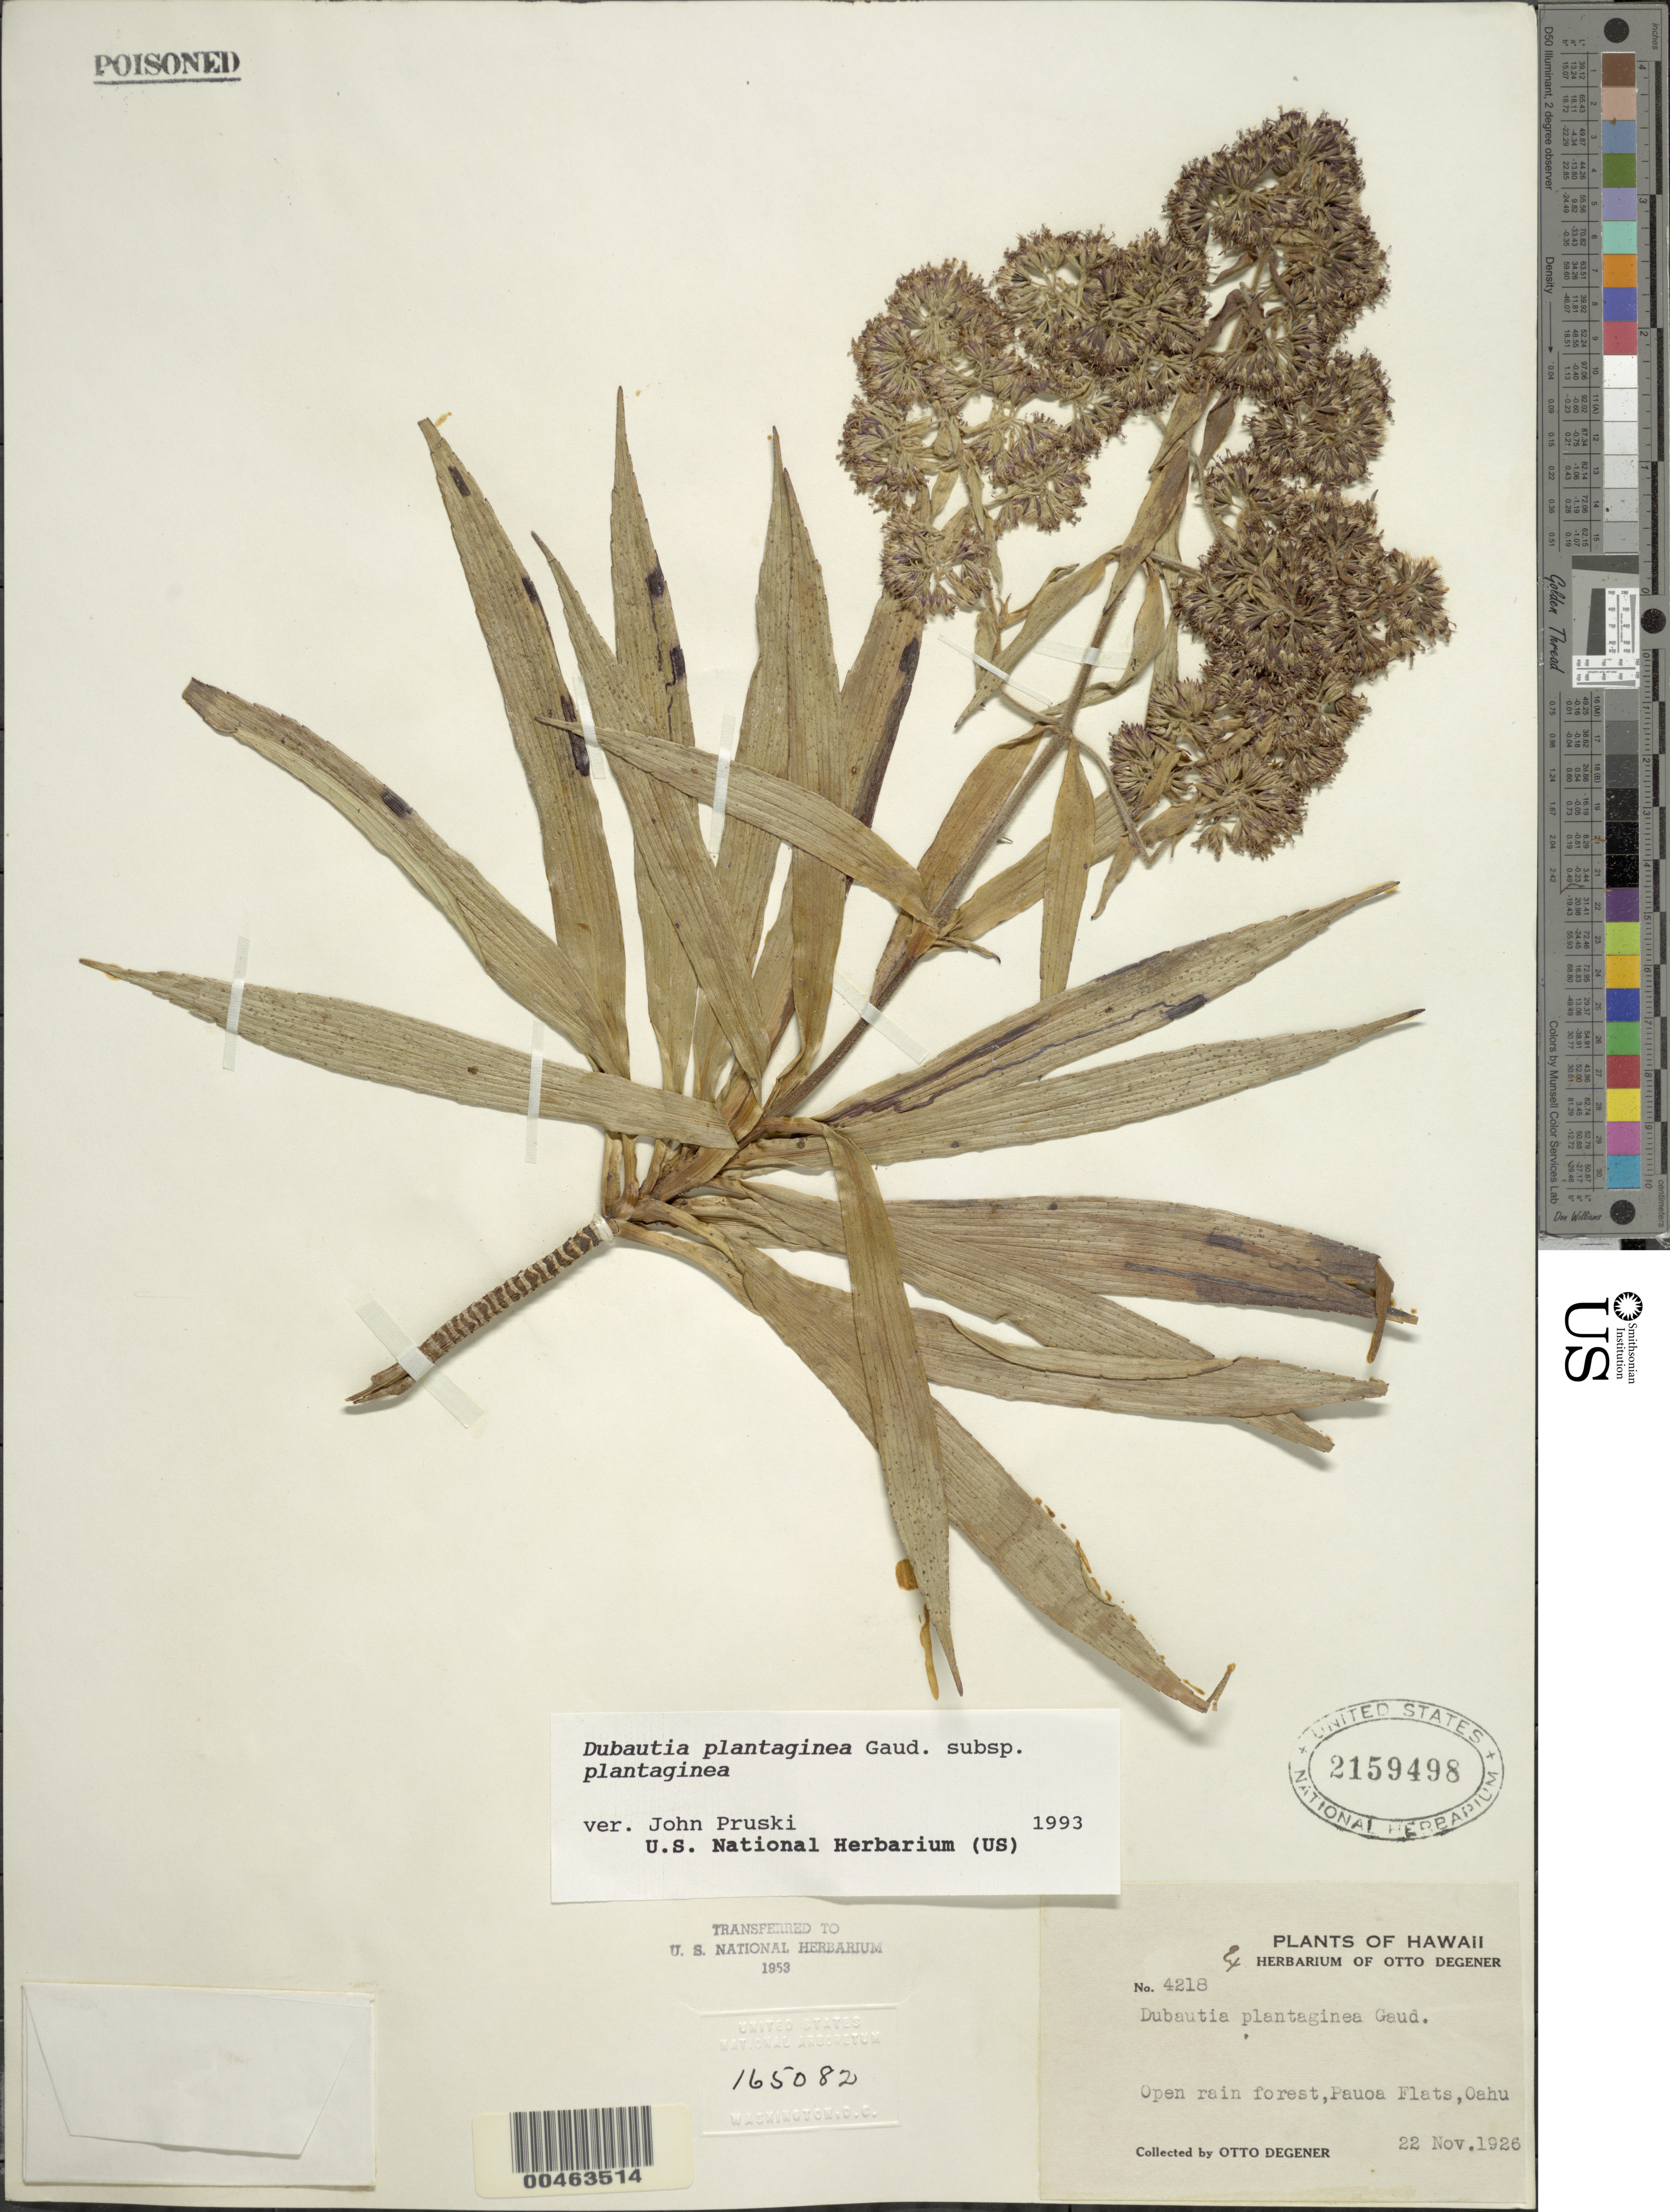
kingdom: Plantae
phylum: Tracheophyta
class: Magnoliopsida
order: Asterales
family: Asteraceae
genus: Dubautia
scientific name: Dubautia plantaginea subsp. plantaginea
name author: Gaudich.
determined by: Pruski, J. F.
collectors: O. Degener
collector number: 4218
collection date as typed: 22 Nov 1926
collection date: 1926-11-22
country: United States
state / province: Hawaii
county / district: Honolulu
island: Oahu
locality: Open rain forest, Pauoa Flats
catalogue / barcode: US 2159498